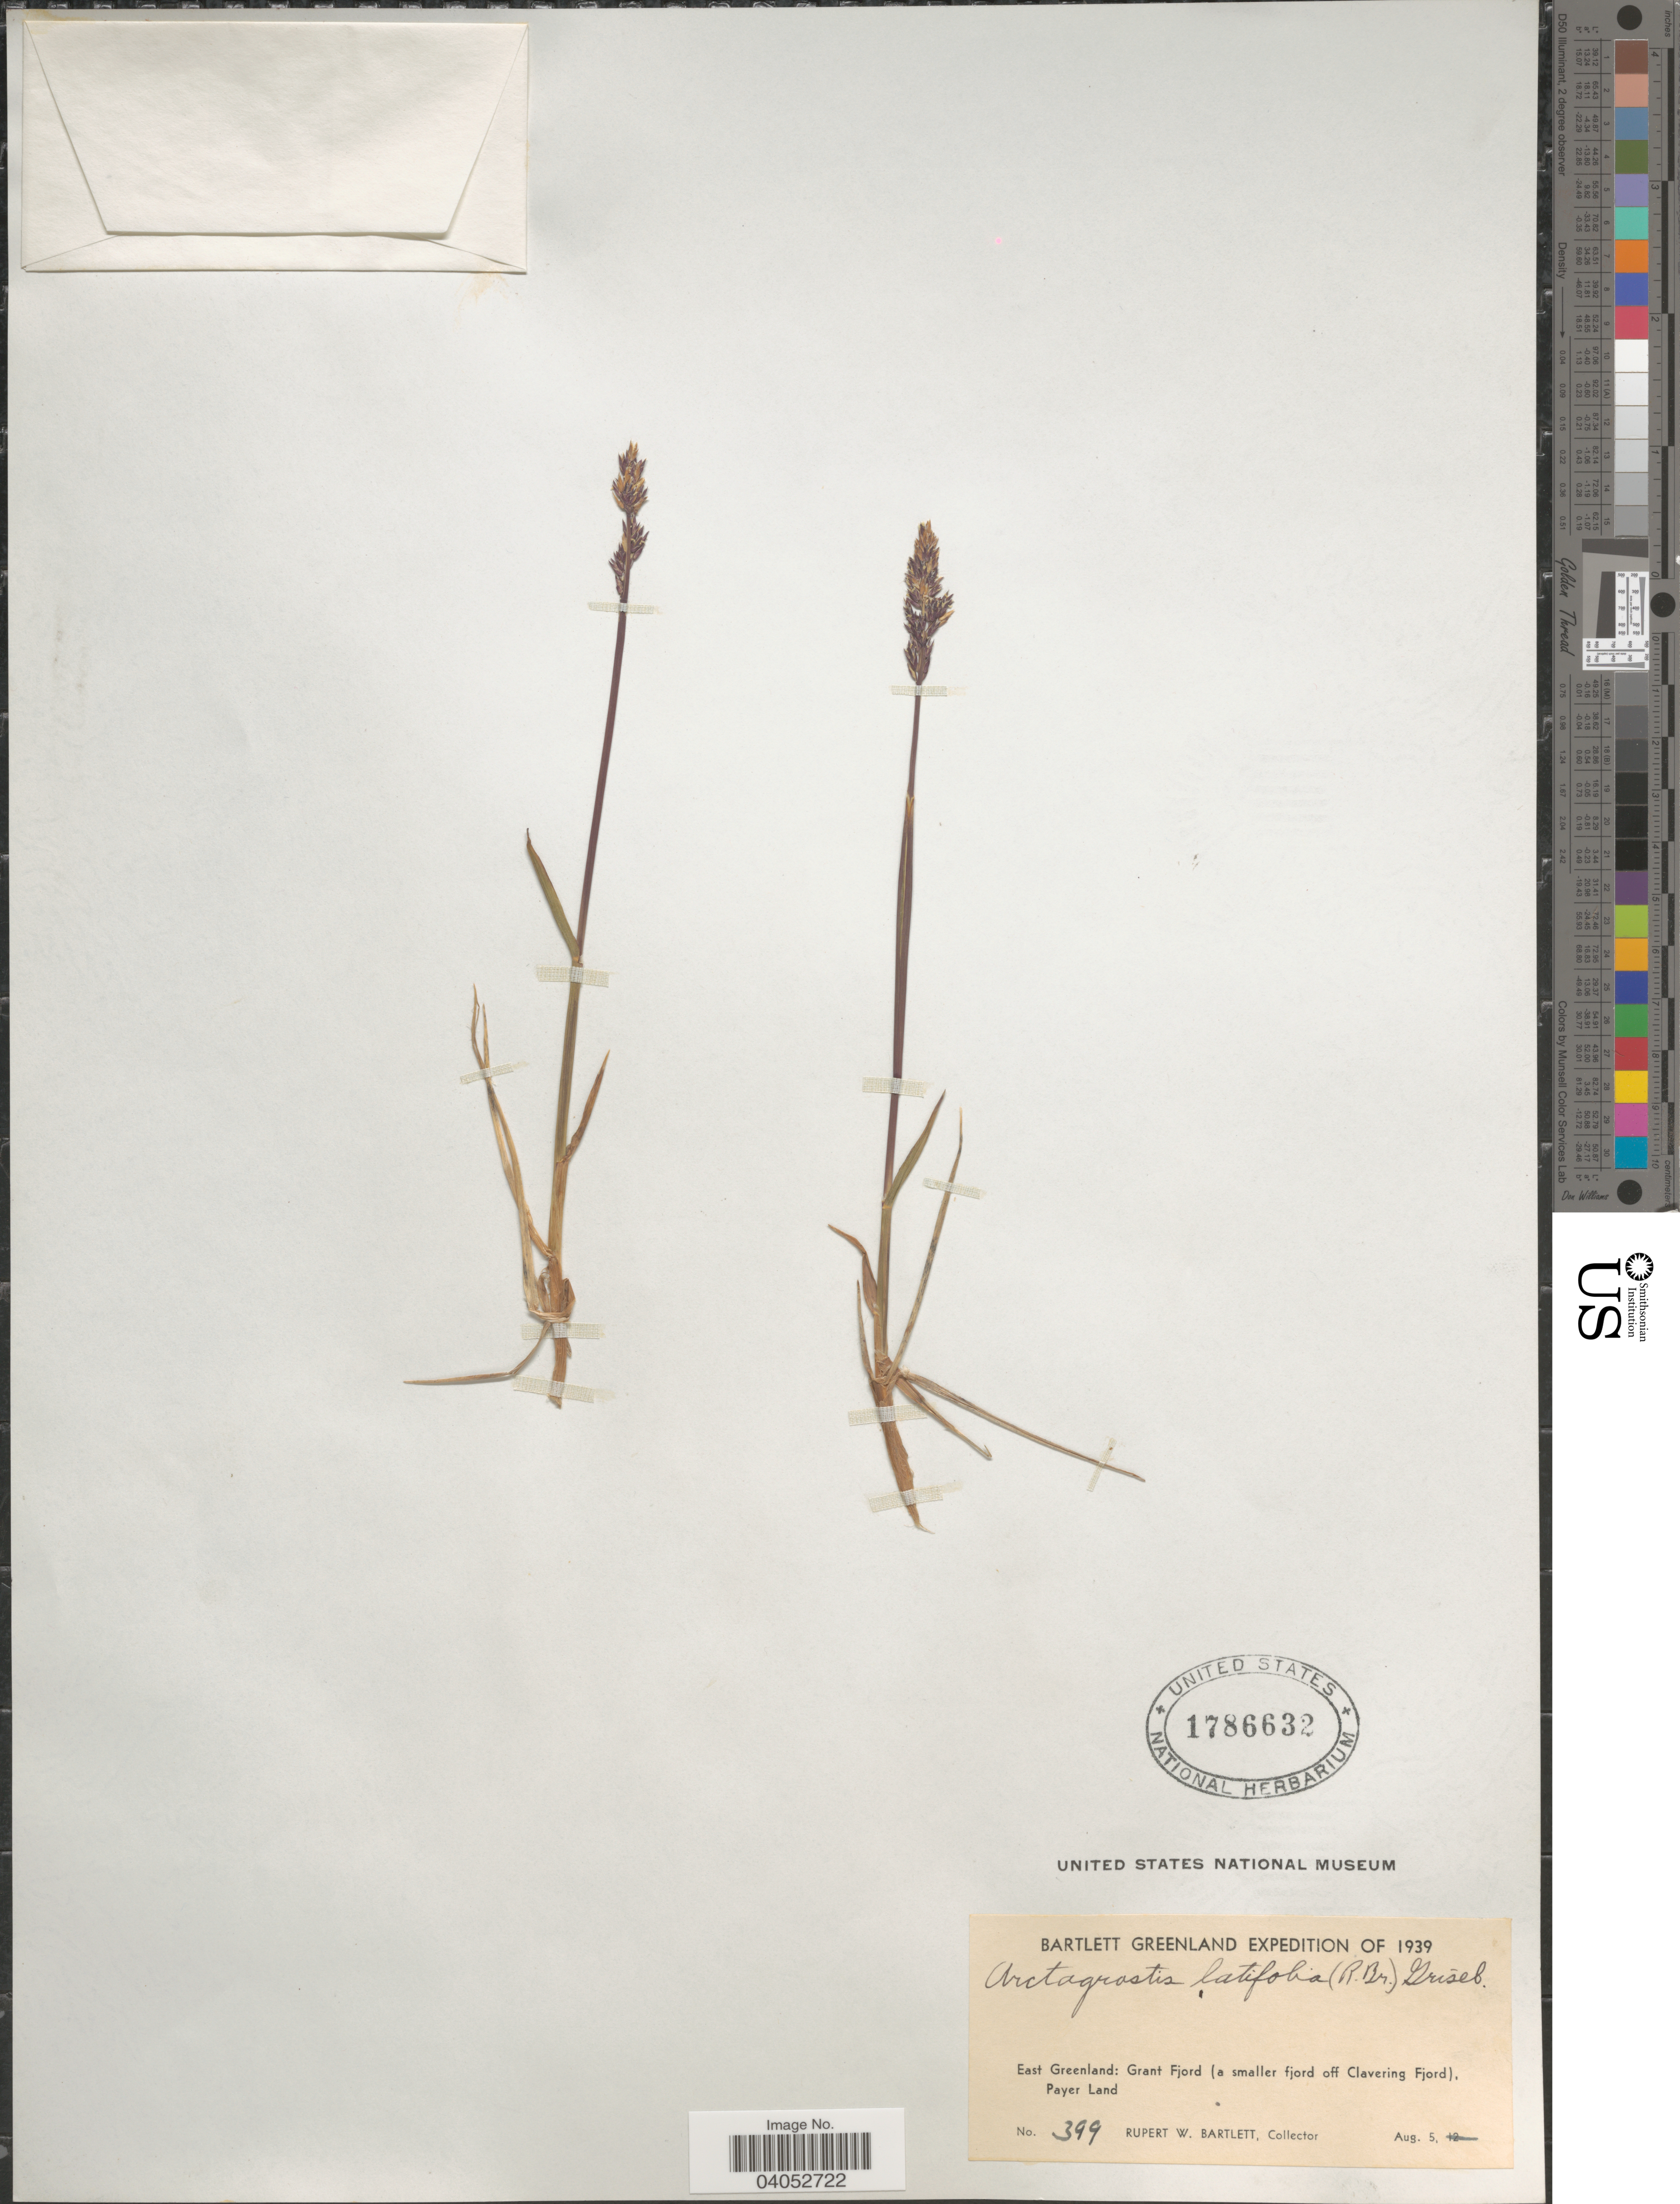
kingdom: Plantae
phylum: Tracheophyta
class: Liliopsida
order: Poales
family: Poaceae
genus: Arctagrostis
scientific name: Arctagrostis latifolia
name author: (R. Br.) Griseb.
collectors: R. W. Bartlett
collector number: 399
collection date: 1939-08-05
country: Greenland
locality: East Greenland: Grant Fjord (a smaller fjord off Clavering Fjord), Payer Land.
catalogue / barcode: US 1786632